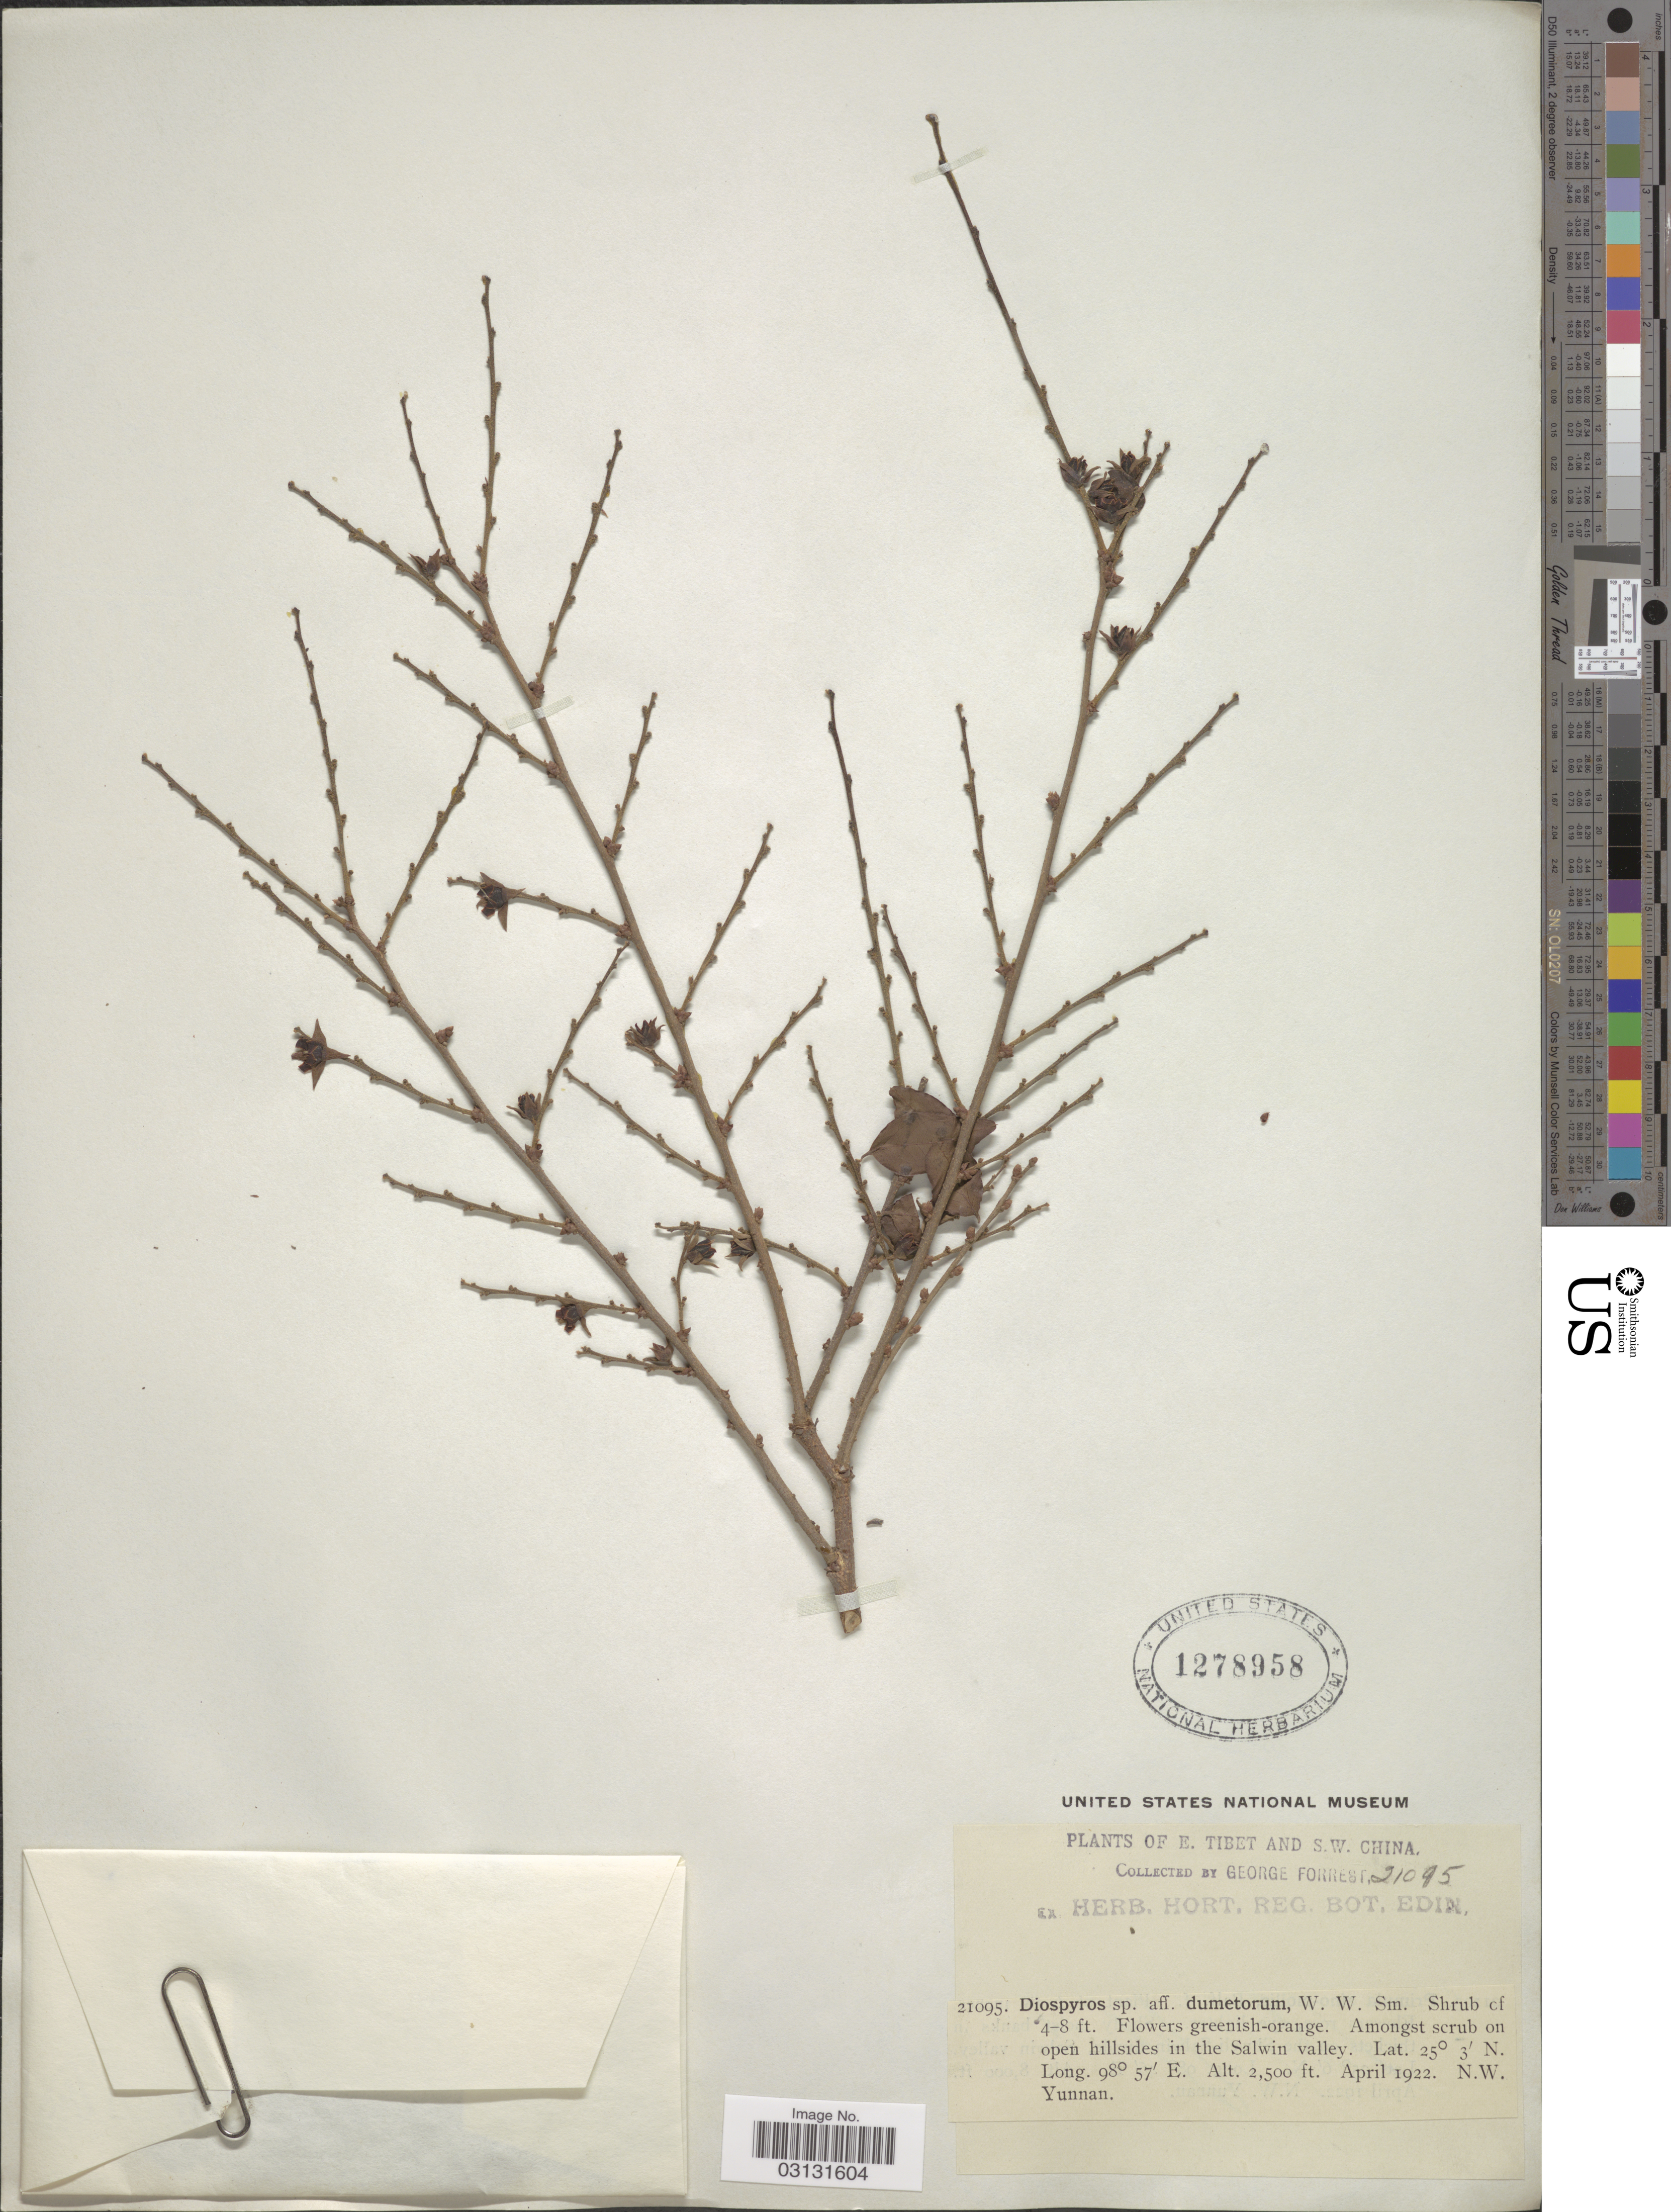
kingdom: Plantae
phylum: Tracheophyta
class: Magnoliopsida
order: Ericales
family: Ebenaceae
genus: Diospyros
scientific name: Diospyros dumetorum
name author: W.W. Sm.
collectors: G. Forrest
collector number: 21095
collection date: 1922-04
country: China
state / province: Yunnan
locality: E. Tibet and S. W. China. On open hillsides in the Salwin valley. N. W. Yunnan.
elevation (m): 762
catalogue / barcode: US 1278958